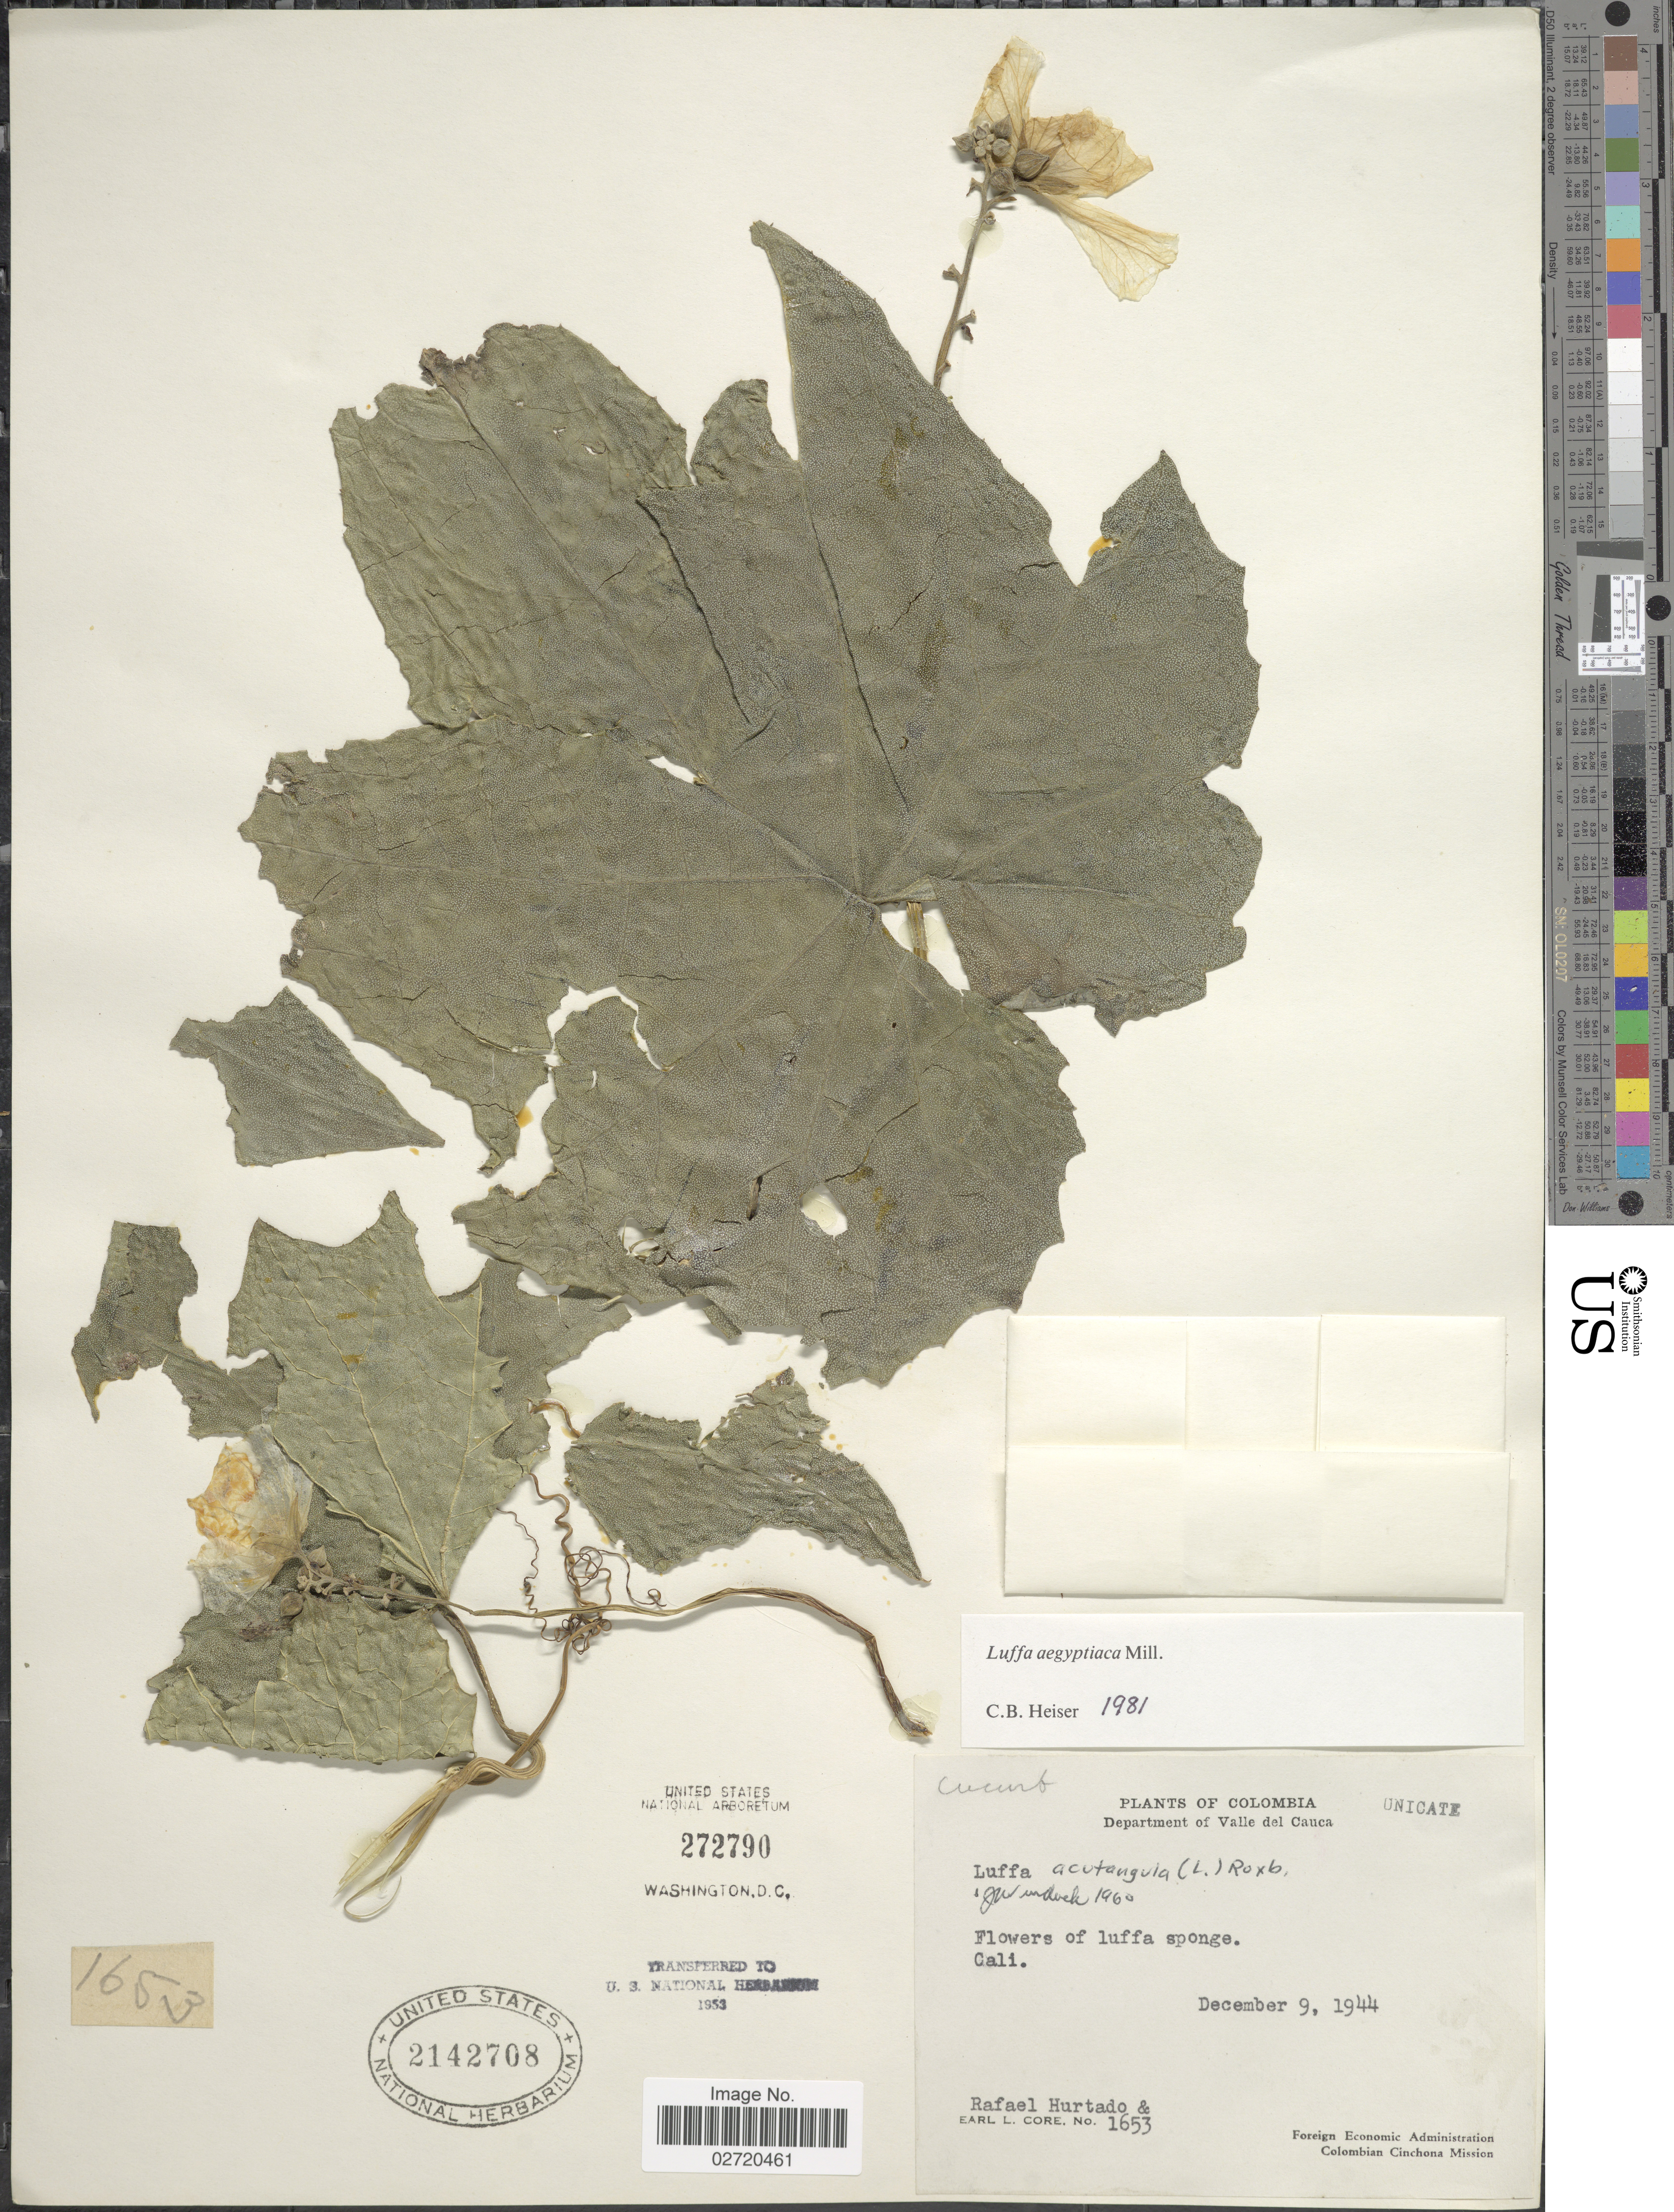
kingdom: Plantae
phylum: Tracheophyta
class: Magnoliopsida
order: Cucurbitales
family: Cucurbitaceae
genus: Luffa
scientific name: Luffa aegyptiaca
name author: Mill.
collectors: R. Hurtado & E. L. Core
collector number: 1653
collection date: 1944-12-09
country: Colombia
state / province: Valle del Cauca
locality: Department of Valle del Cauca, Cali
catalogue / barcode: US 2142708